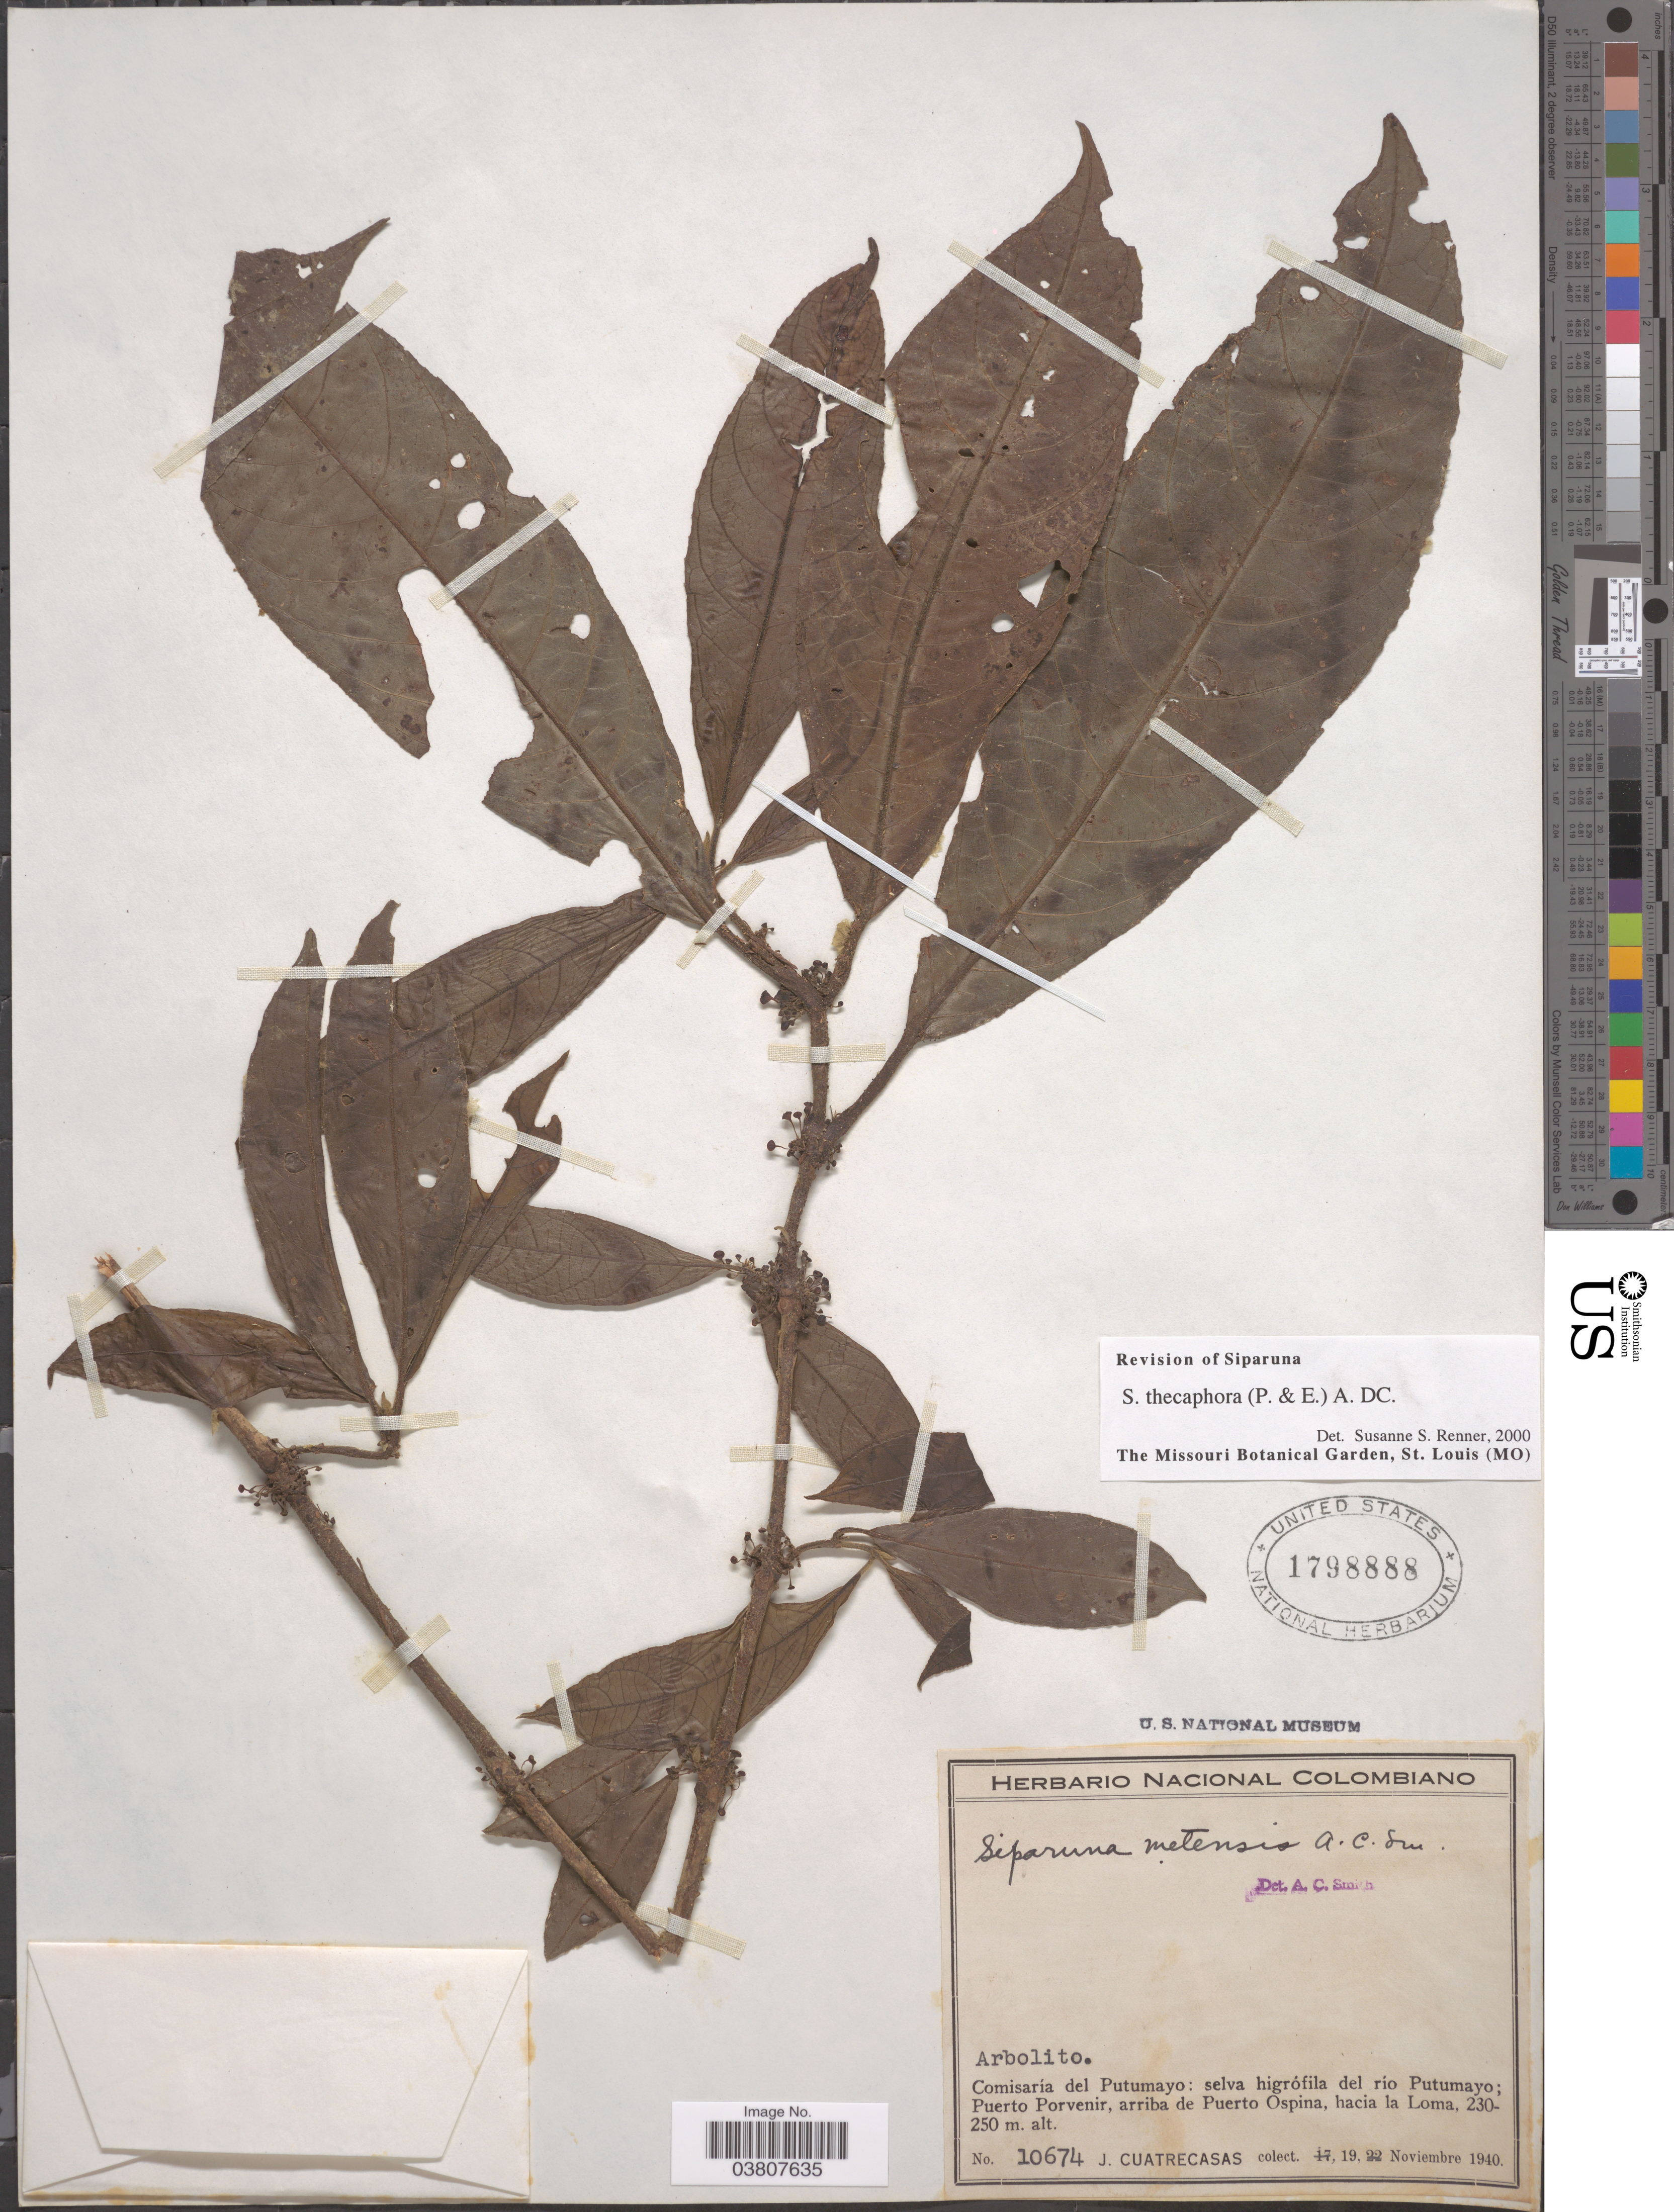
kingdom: Plantae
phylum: Tracheophyta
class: Magnoliopsida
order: Laurales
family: Siparunaceae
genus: Siparuna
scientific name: Siparuna thecaphora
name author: (Poepp. & Endl.) A. DC.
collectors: J. Cuatrecasas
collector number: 10674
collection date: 1940-11-19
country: Colombia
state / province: Putumayo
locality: Comisaría del Putumayo: selva higrófila del río Putumayo; Puerto Porvenir, arriba de Puerto Ospina, hacia la Loma.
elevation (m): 230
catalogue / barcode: US 1798888